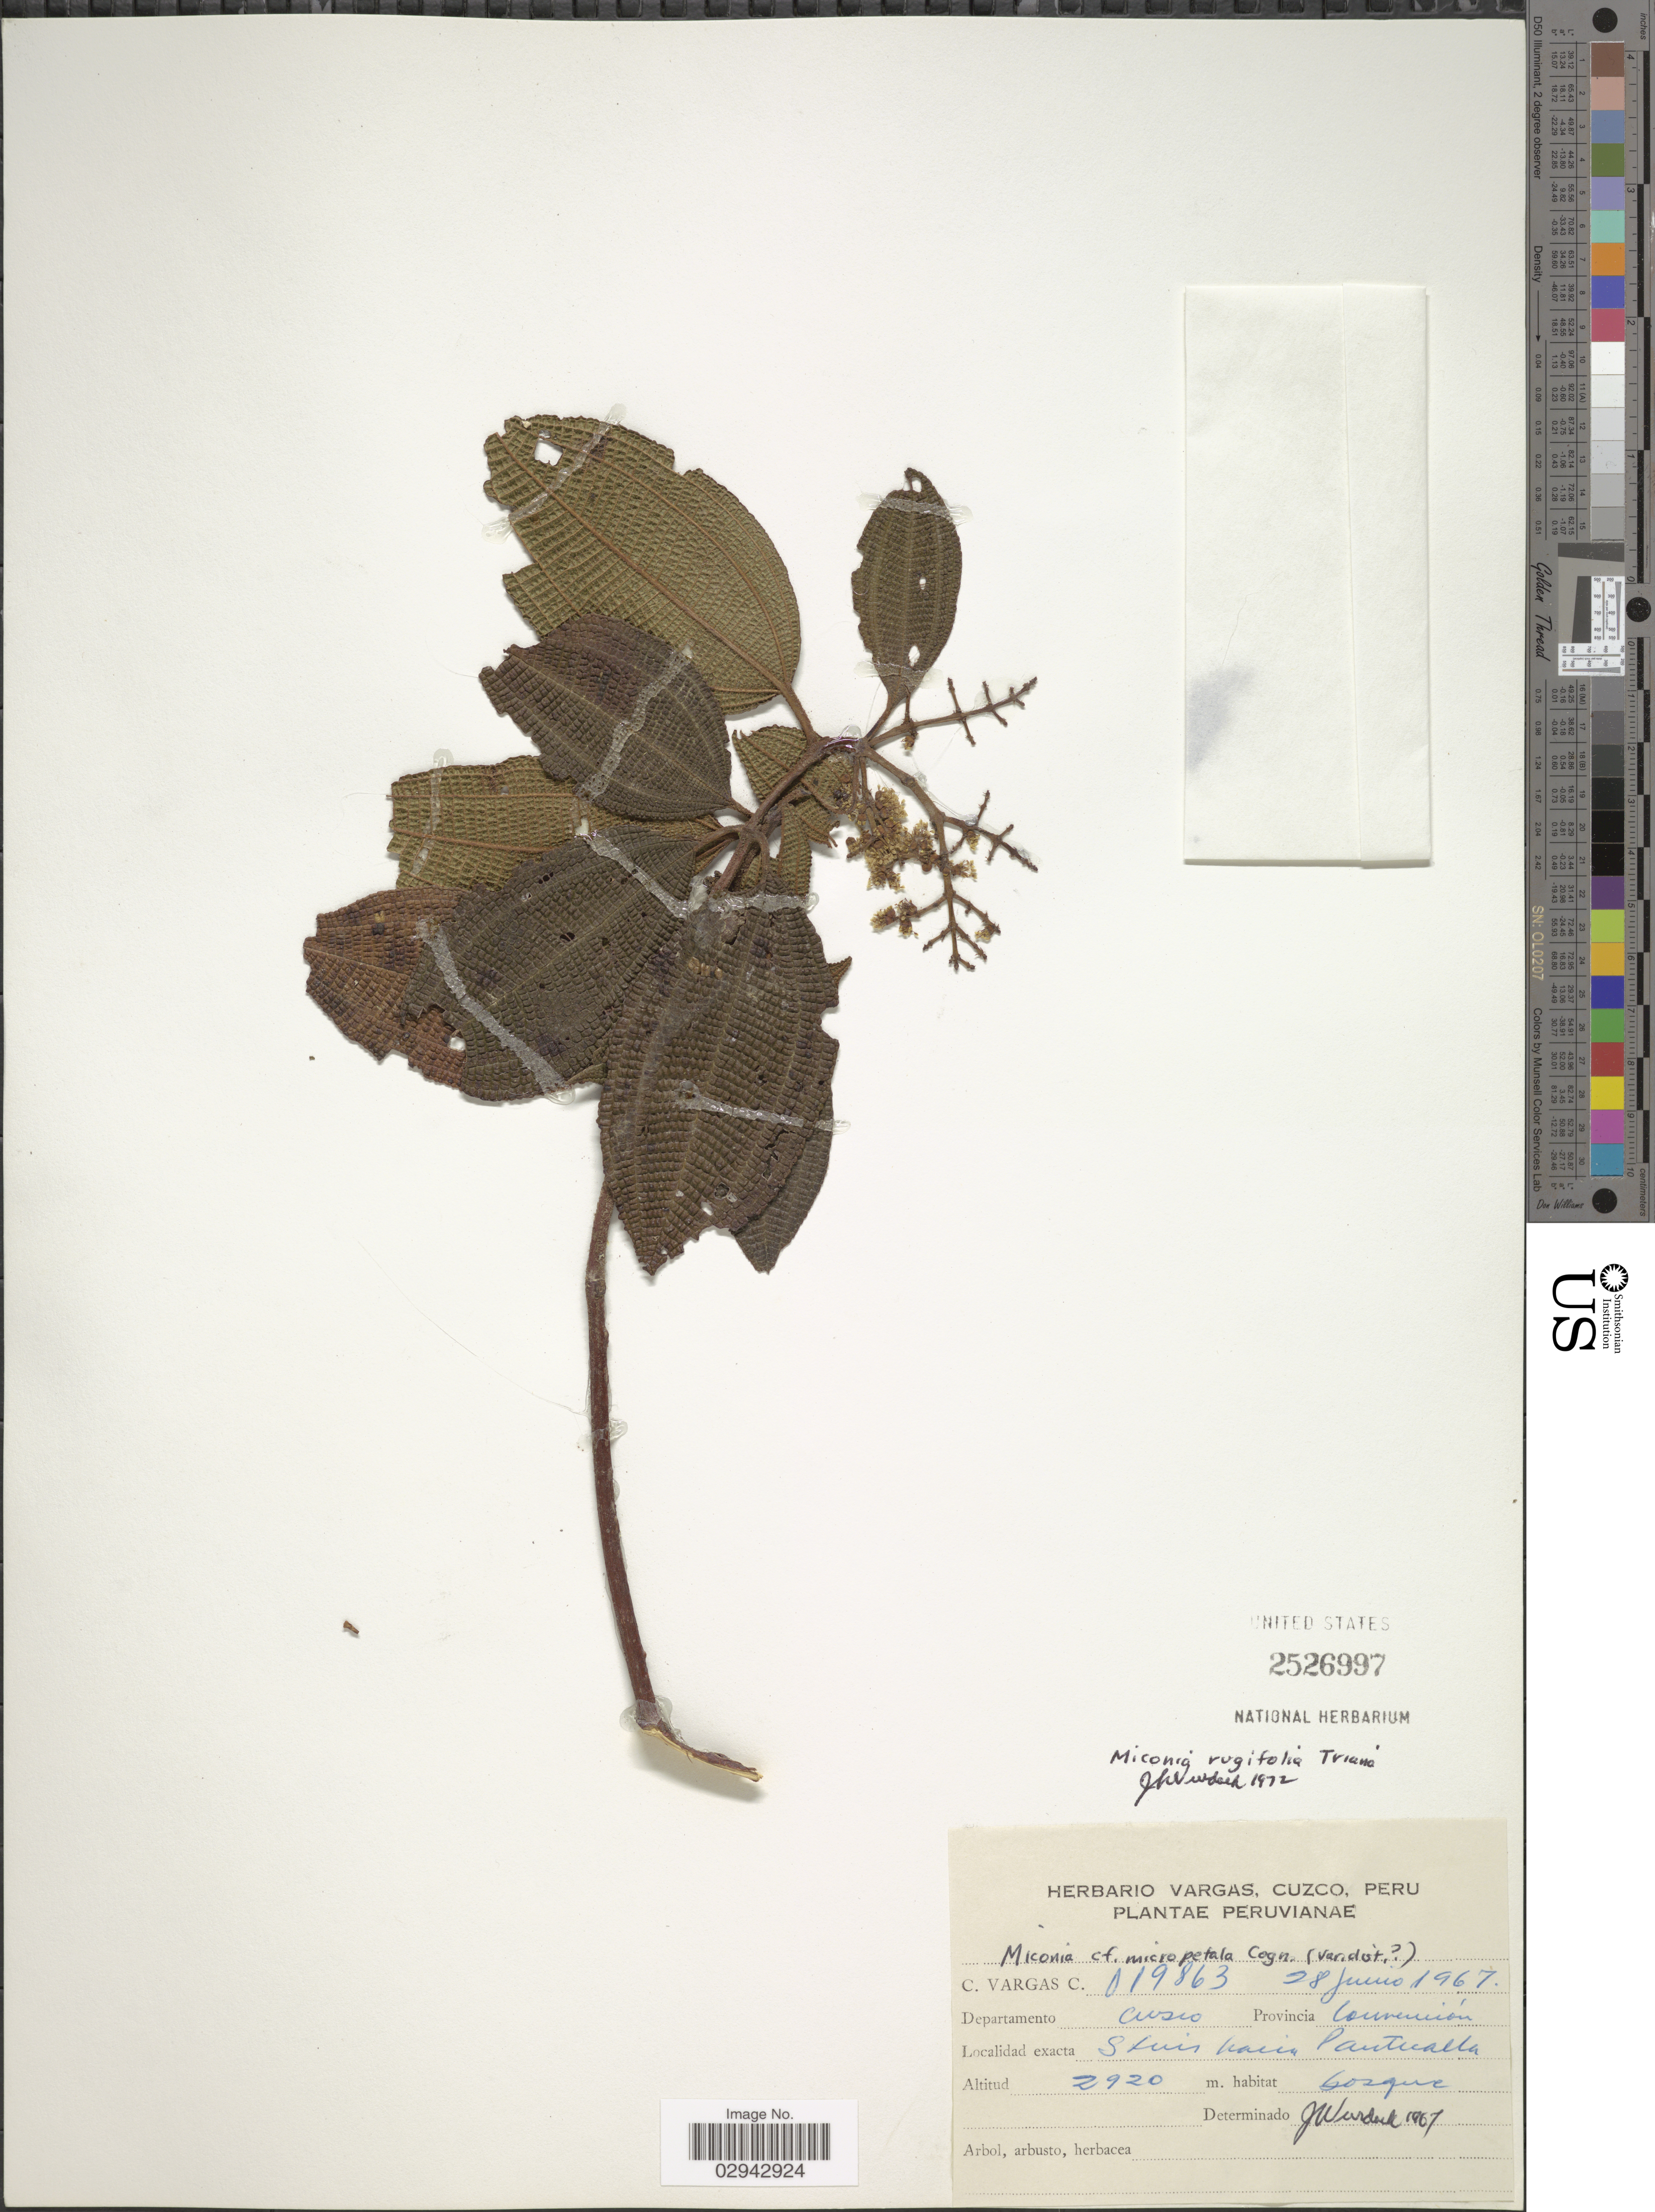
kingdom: Plantae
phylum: Tracheophyta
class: Magnoliopsida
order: Myrtales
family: Melastomataceae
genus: Miconia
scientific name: Miconia rugifolia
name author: Triana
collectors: C. Vargas Calderón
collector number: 019863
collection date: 1967-06-28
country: Peru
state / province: Cusco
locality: Departamento Cuzco. Provincia Convención. S Luis hacia Panticalle.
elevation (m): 2920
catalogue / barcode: US 2526997